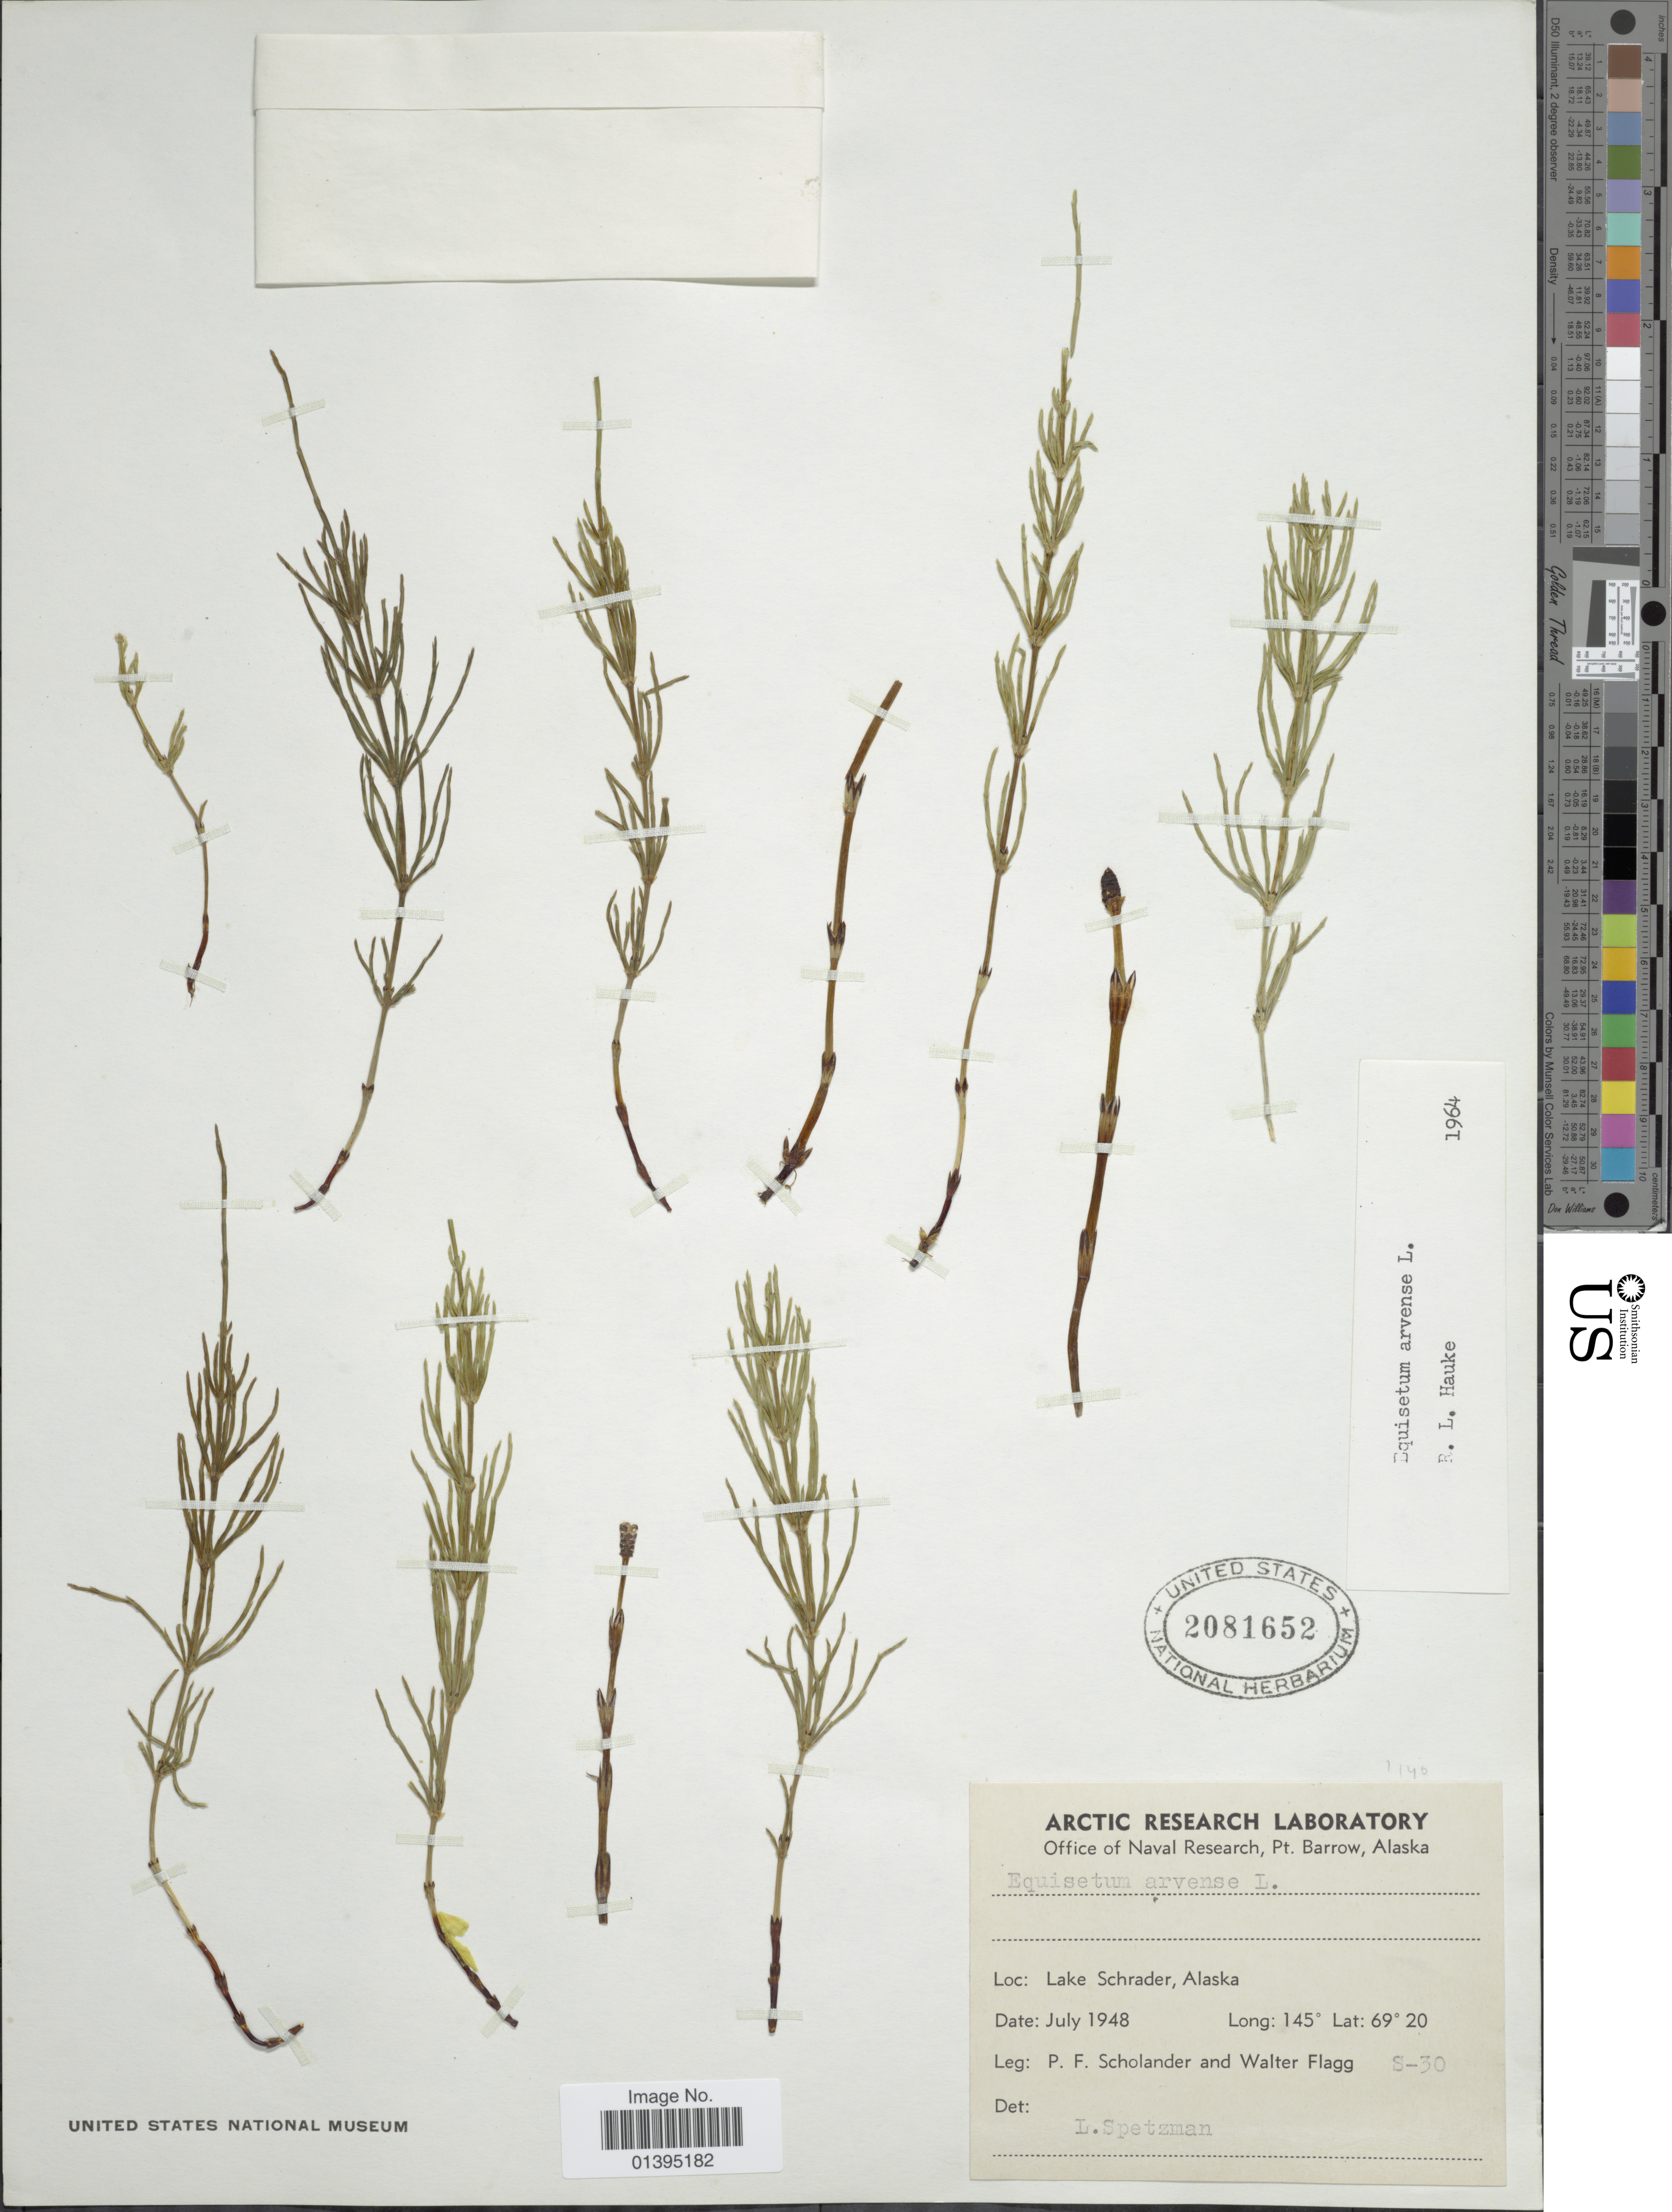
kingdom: Plantae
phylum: Tracheophyta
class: Polypodiopsida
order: Equisetales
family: Equisetaceae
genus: Equisetum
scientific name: Equisetum arvense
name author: L.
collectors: P. Scholander & W. Flagg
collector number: S-30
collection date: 1948-07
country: United States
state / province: Alaska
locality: Lake Schrader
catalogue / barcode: US 2081652